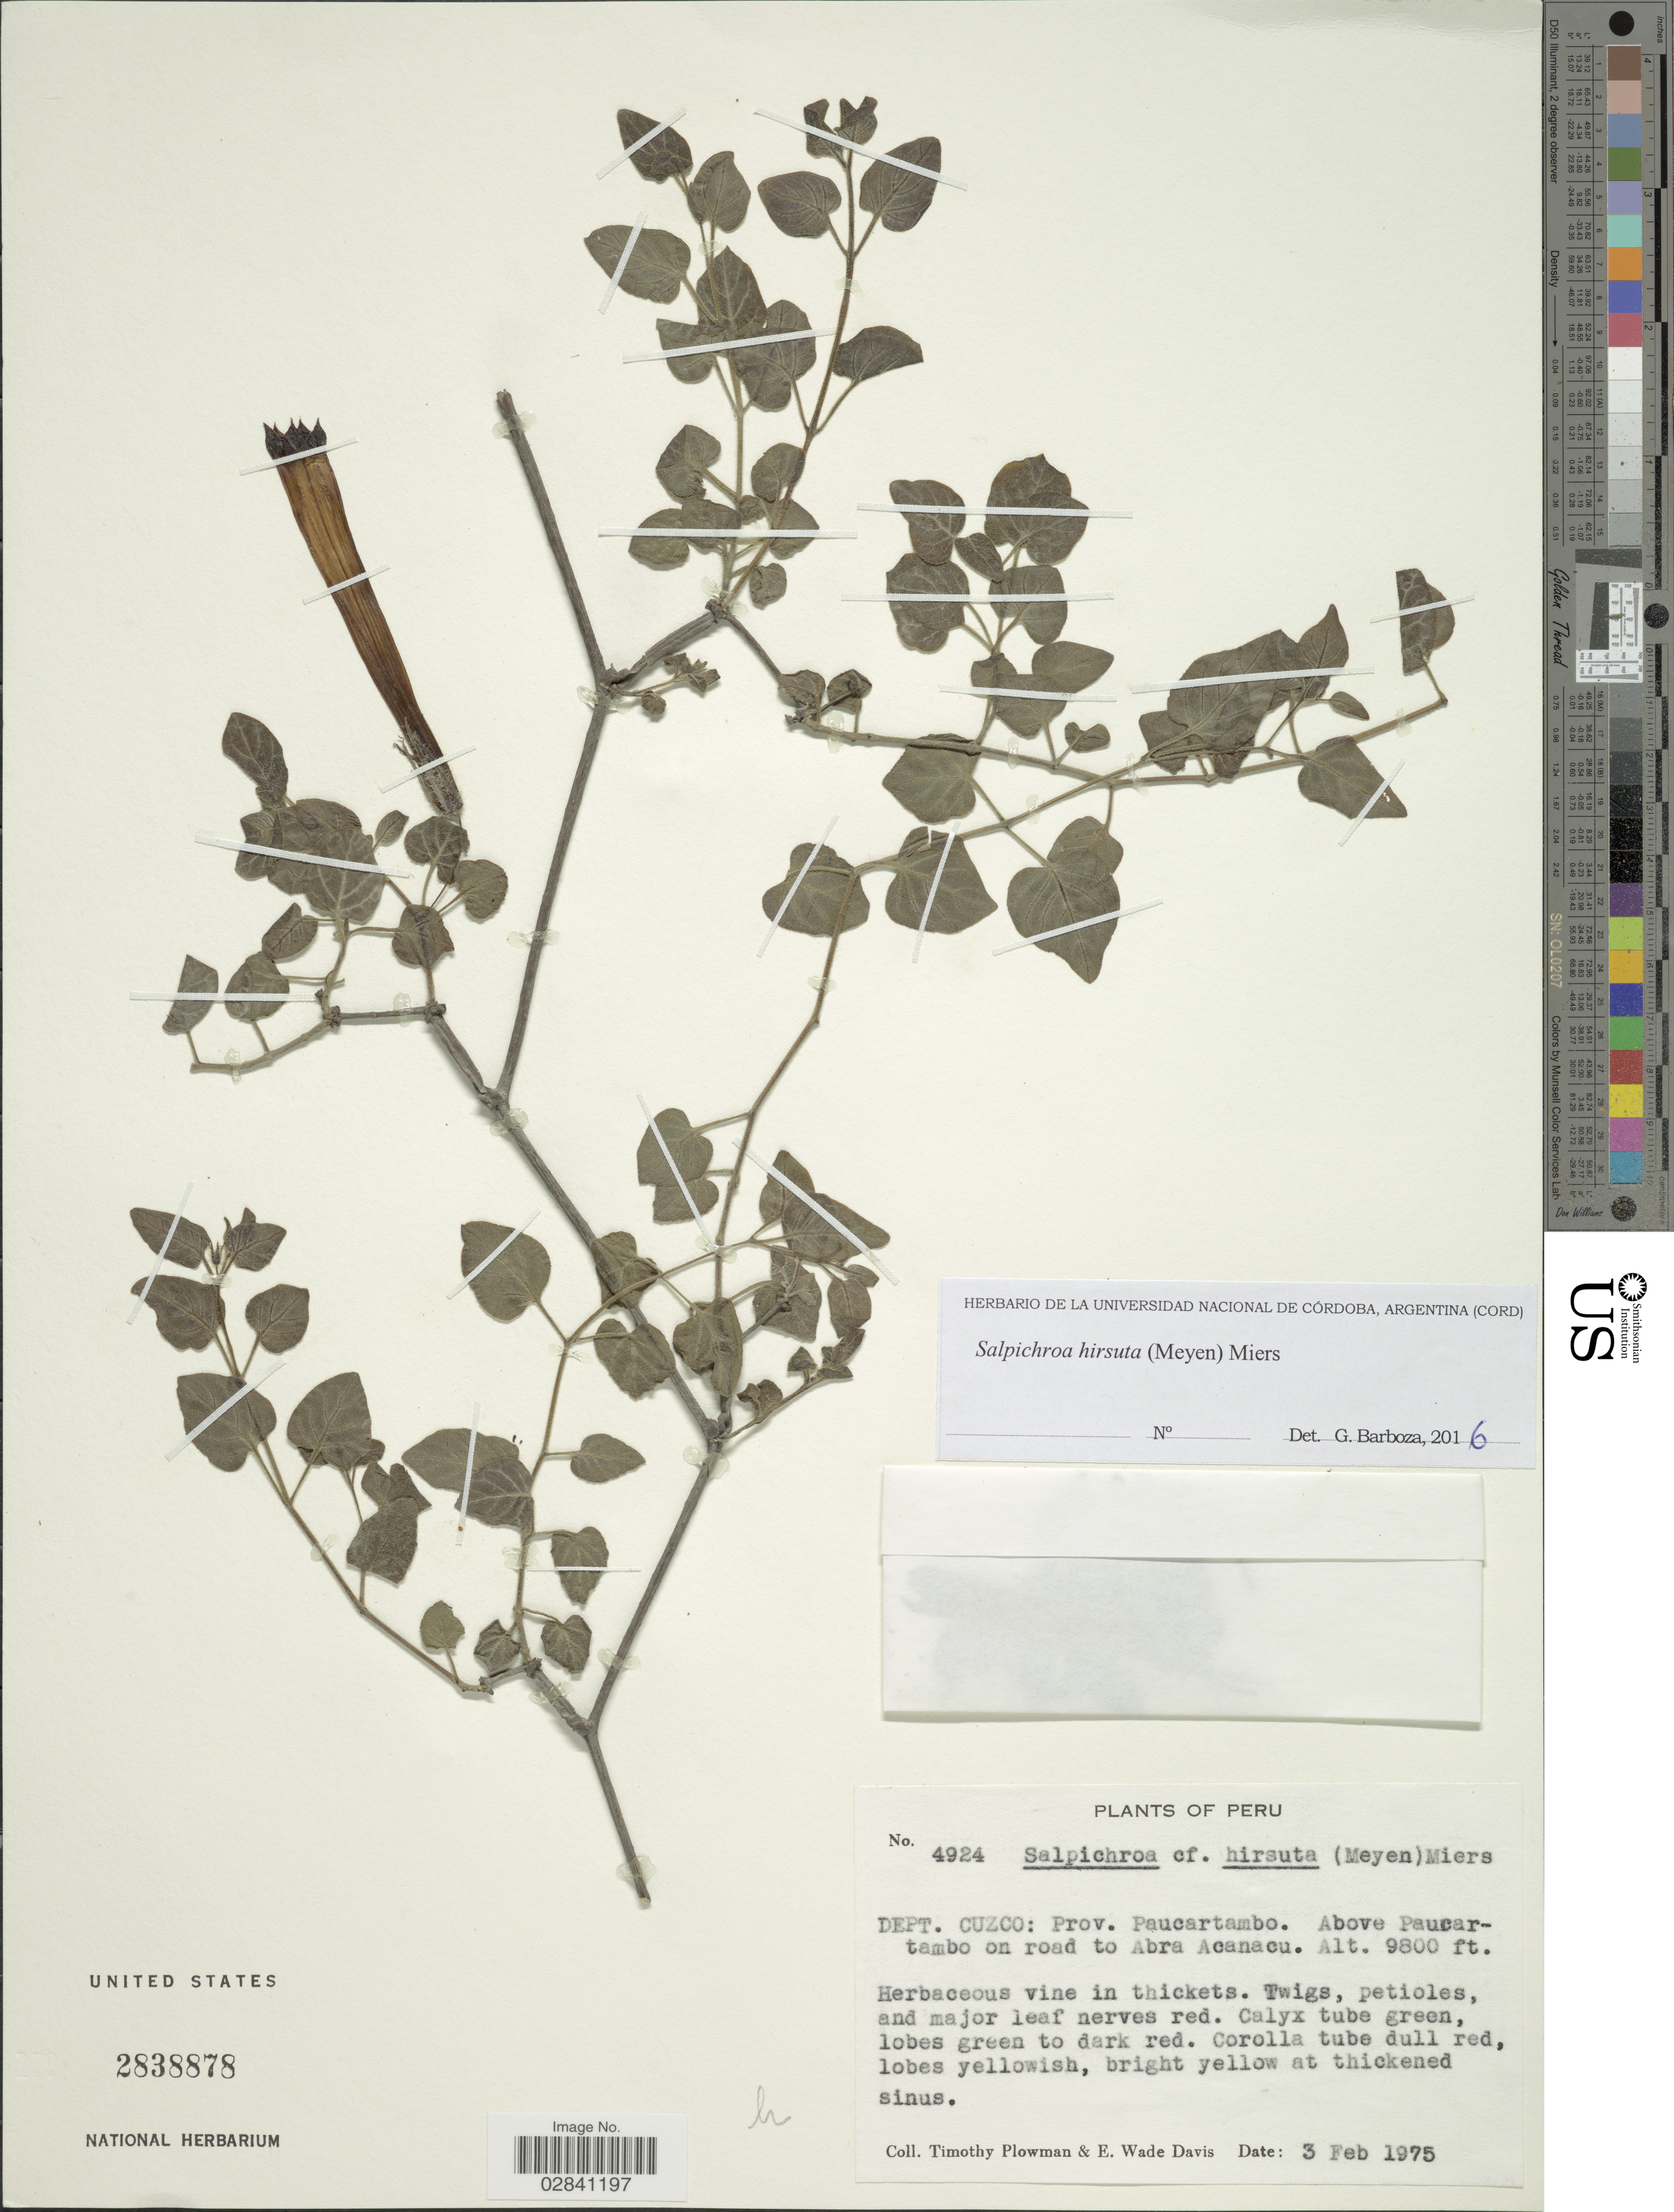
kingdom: Plantae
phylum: Tracheophyta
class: Magnoliopsida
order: Solanales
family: Solanaceae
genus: Salpichroa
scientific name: Salpichroa hirsuta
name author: (Meyen) Miers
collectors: T. Plowman & E. W. Davis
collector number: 4924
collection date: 1975-02-03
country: Peru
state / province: Cusco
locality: Dept. Cuzco: Prov. Paucartambo. Above Paucartambo on road to Abra Acanacu.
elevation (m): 2987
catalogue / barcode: US 2838878